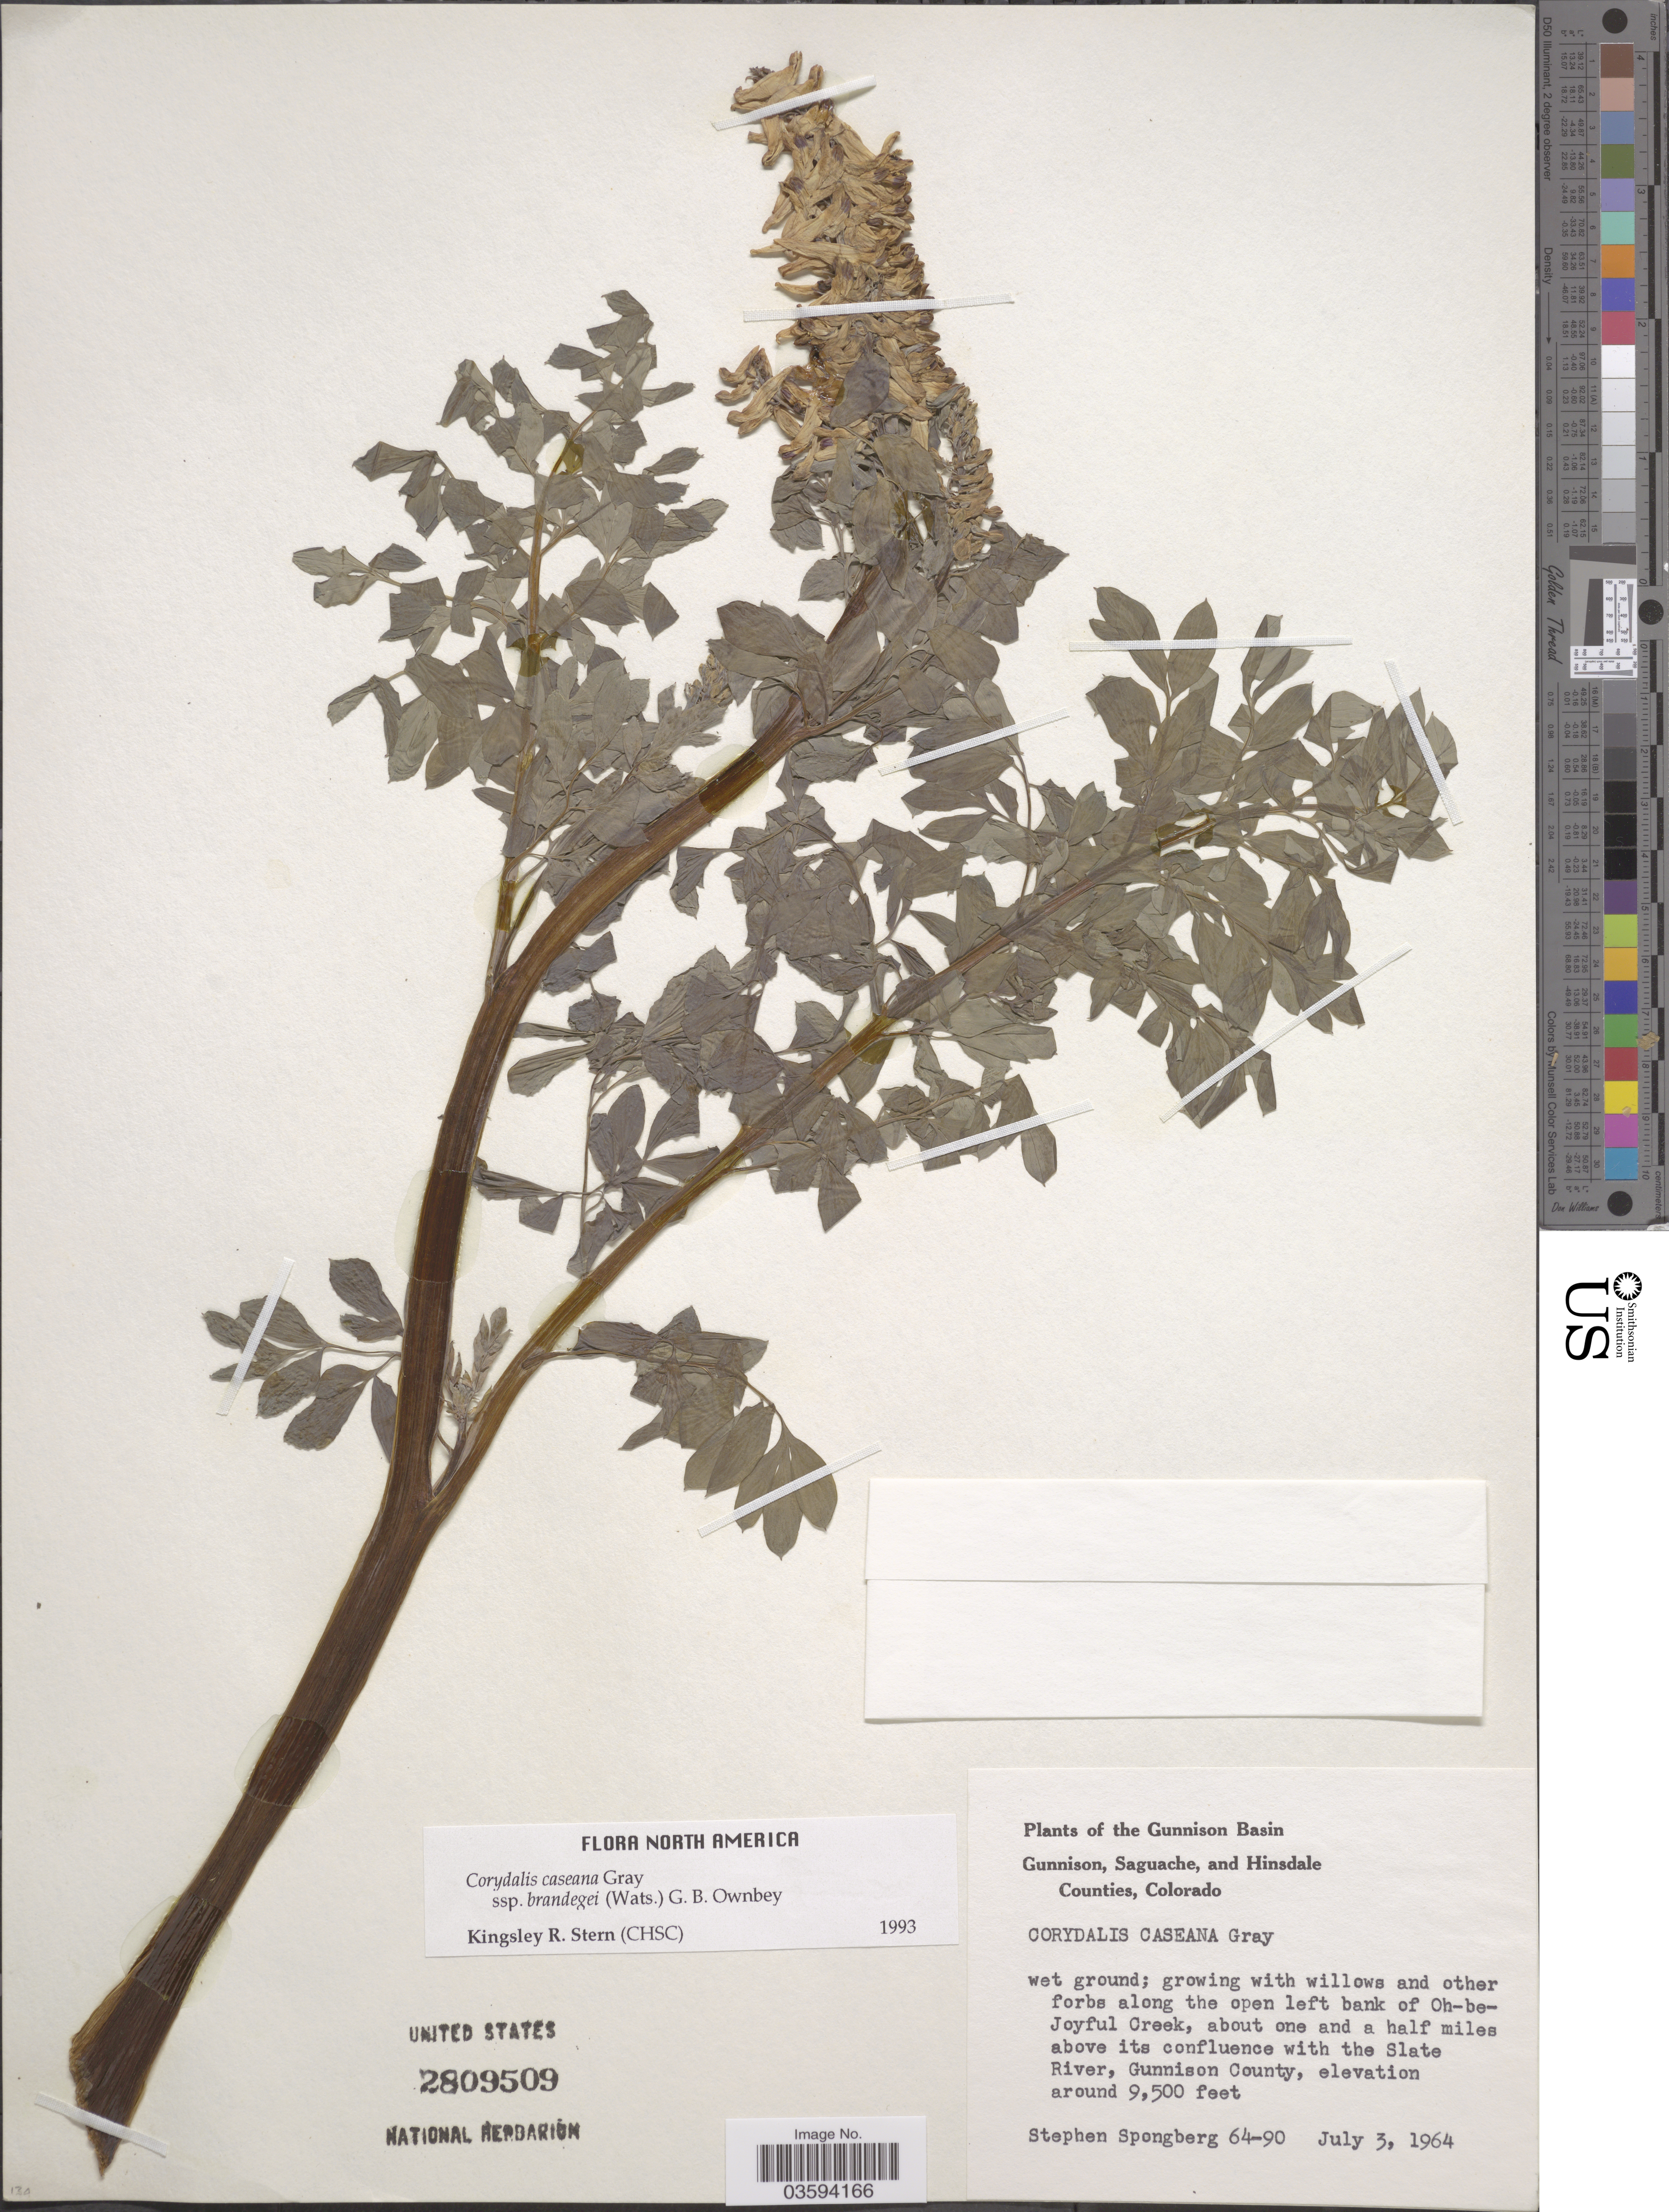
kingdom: Plantae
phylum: Tracheophyta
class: Magnoliopsida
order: Ranunculales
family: Papaveraceae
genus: Corydalis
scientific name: Corydalis caseana subsp. brandegeei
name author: (S. Watson) G.B. Ownbey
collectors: S. A.Spongberg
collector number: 64-90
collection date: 1964-07-03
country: United States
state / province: Colorado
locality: The Gunnison Basin. Along the open left bank of Oh-be-Joyful Creek, about one and a half miles above its confluence with the Slate River, Gunnison County.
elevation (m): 2896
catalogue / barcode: US 2809509